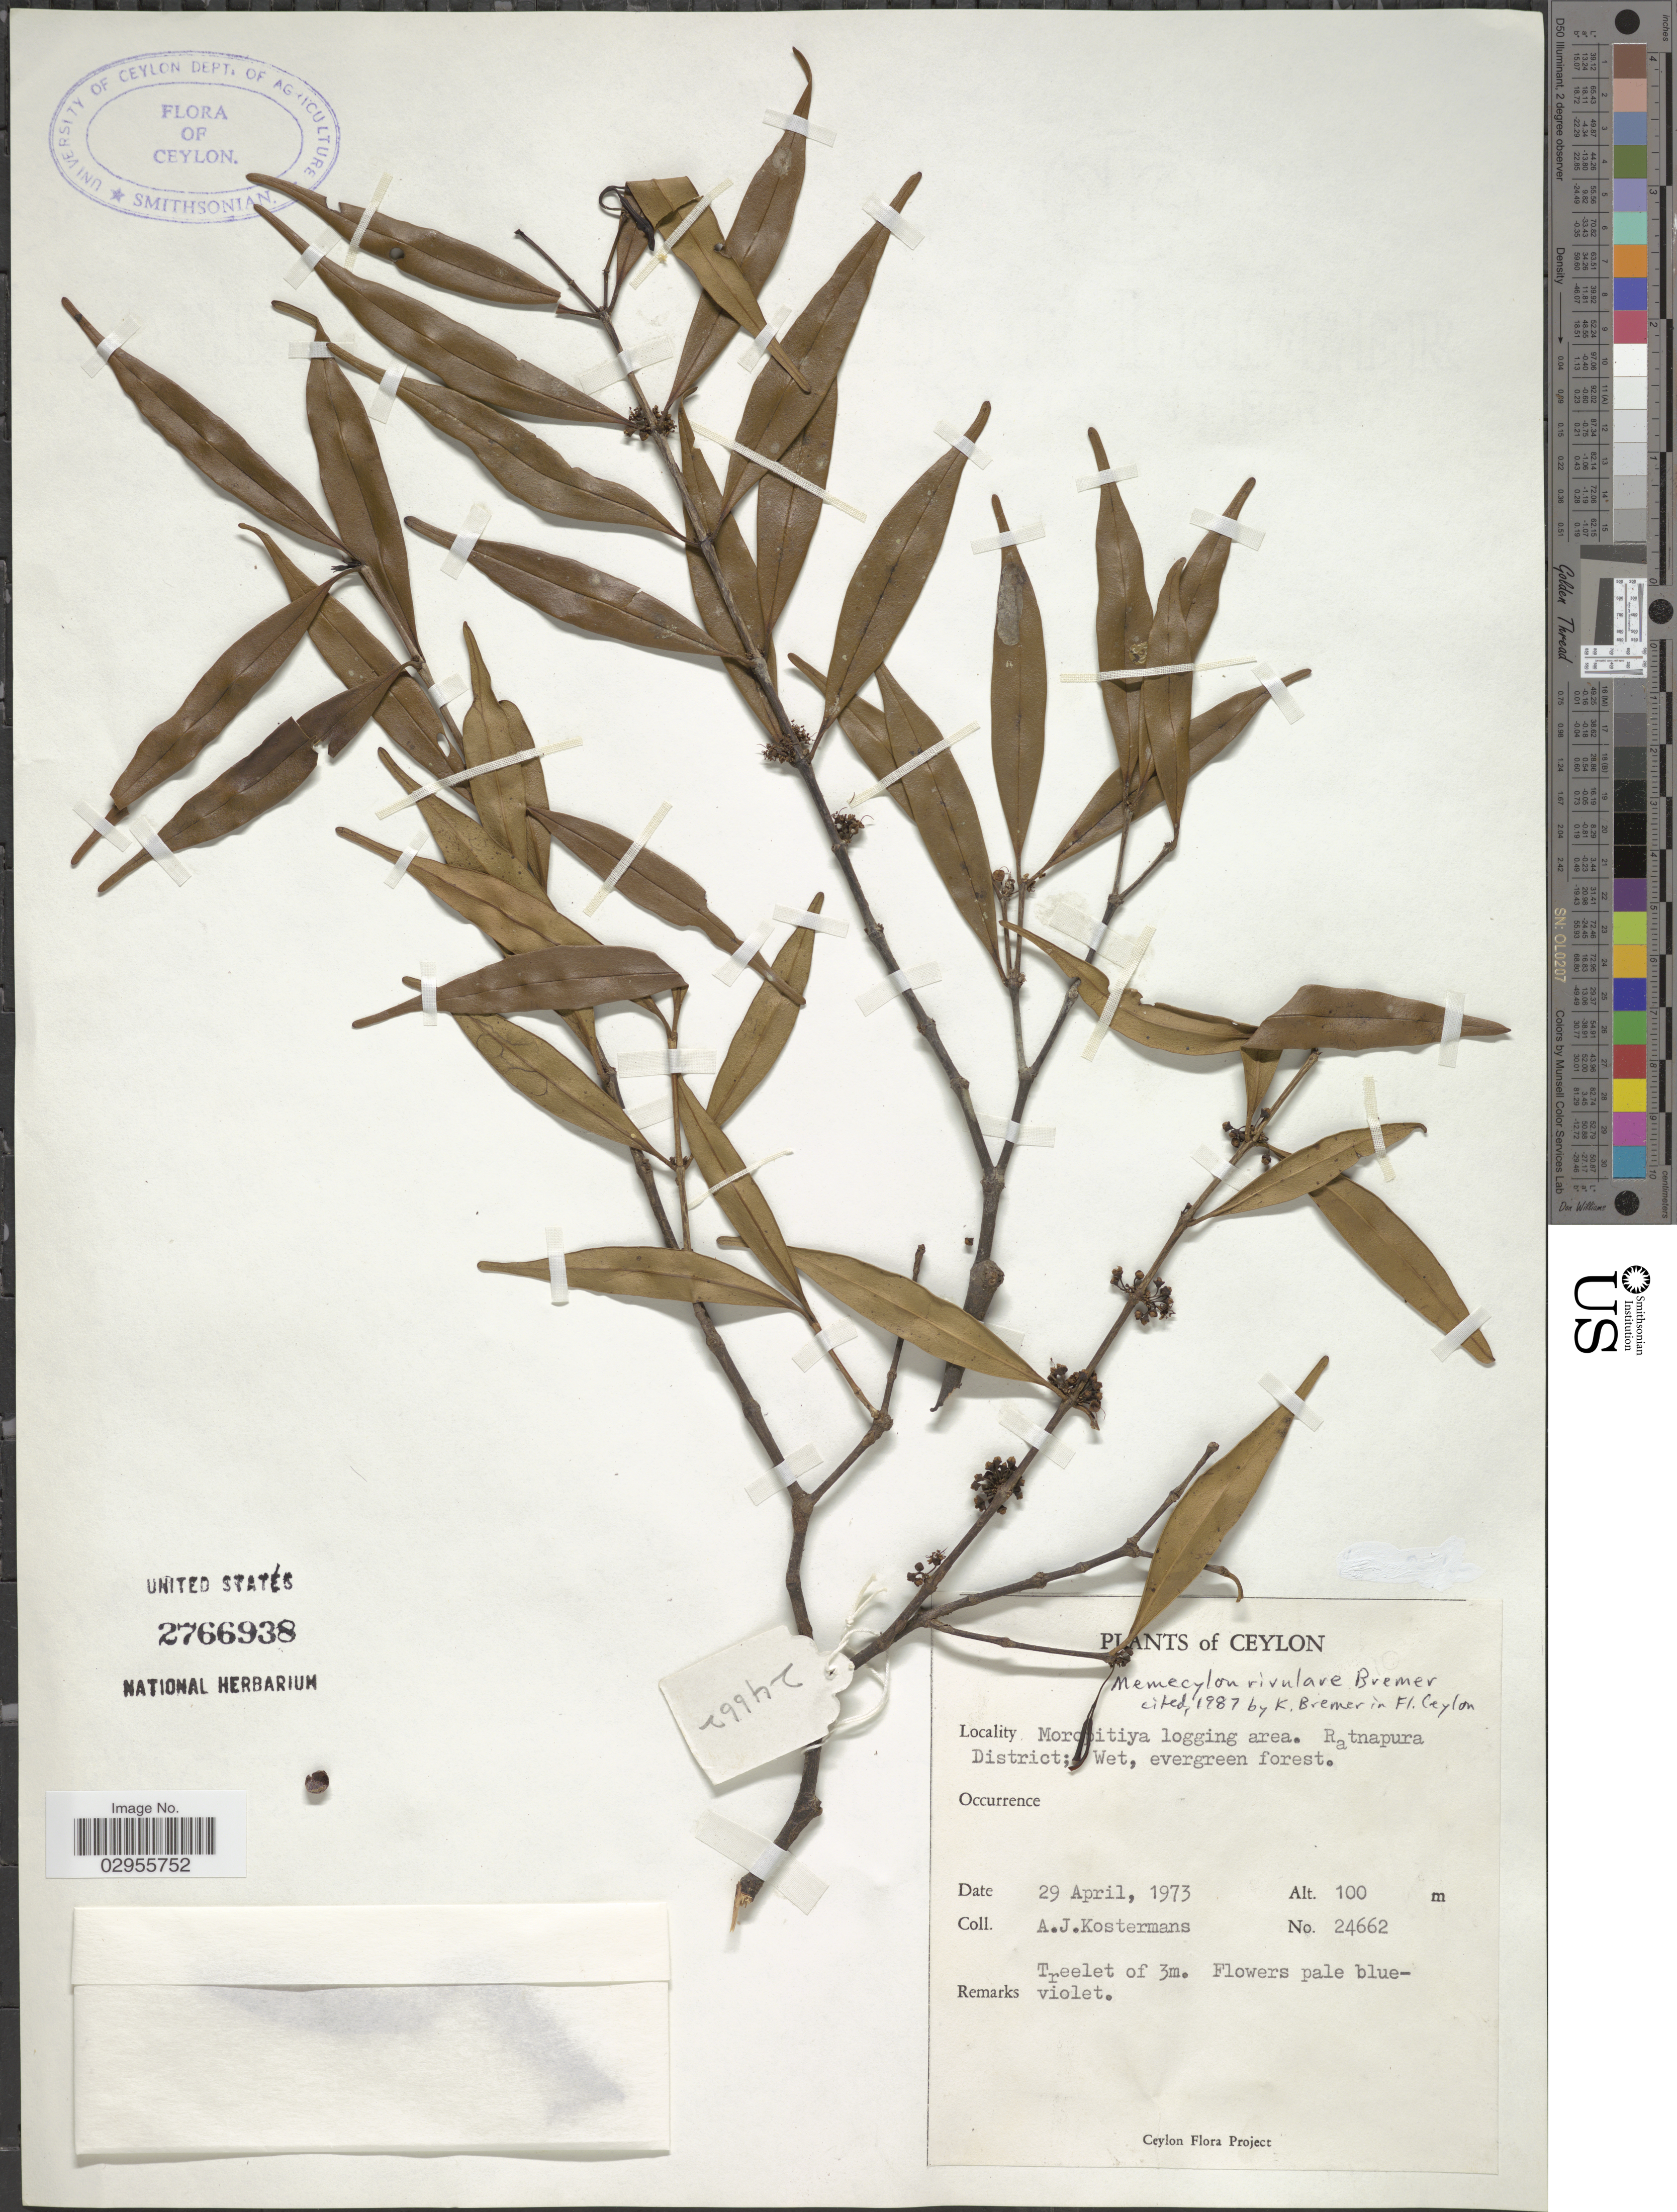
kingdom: Plantae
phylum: Tracheophyta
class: Magnoliopsida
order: Myrtales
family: Melastomataceae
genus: Memecylon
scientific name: Memecylon rivulare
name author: K. Bremer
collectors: A. J. G. Kostermans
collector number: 24662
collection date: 1973-04-29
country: Sri Lanka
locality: Ceylon; Mor [illegible text]itiya logging area. Ratnapura District.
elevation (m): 100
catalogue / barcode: US 2766938